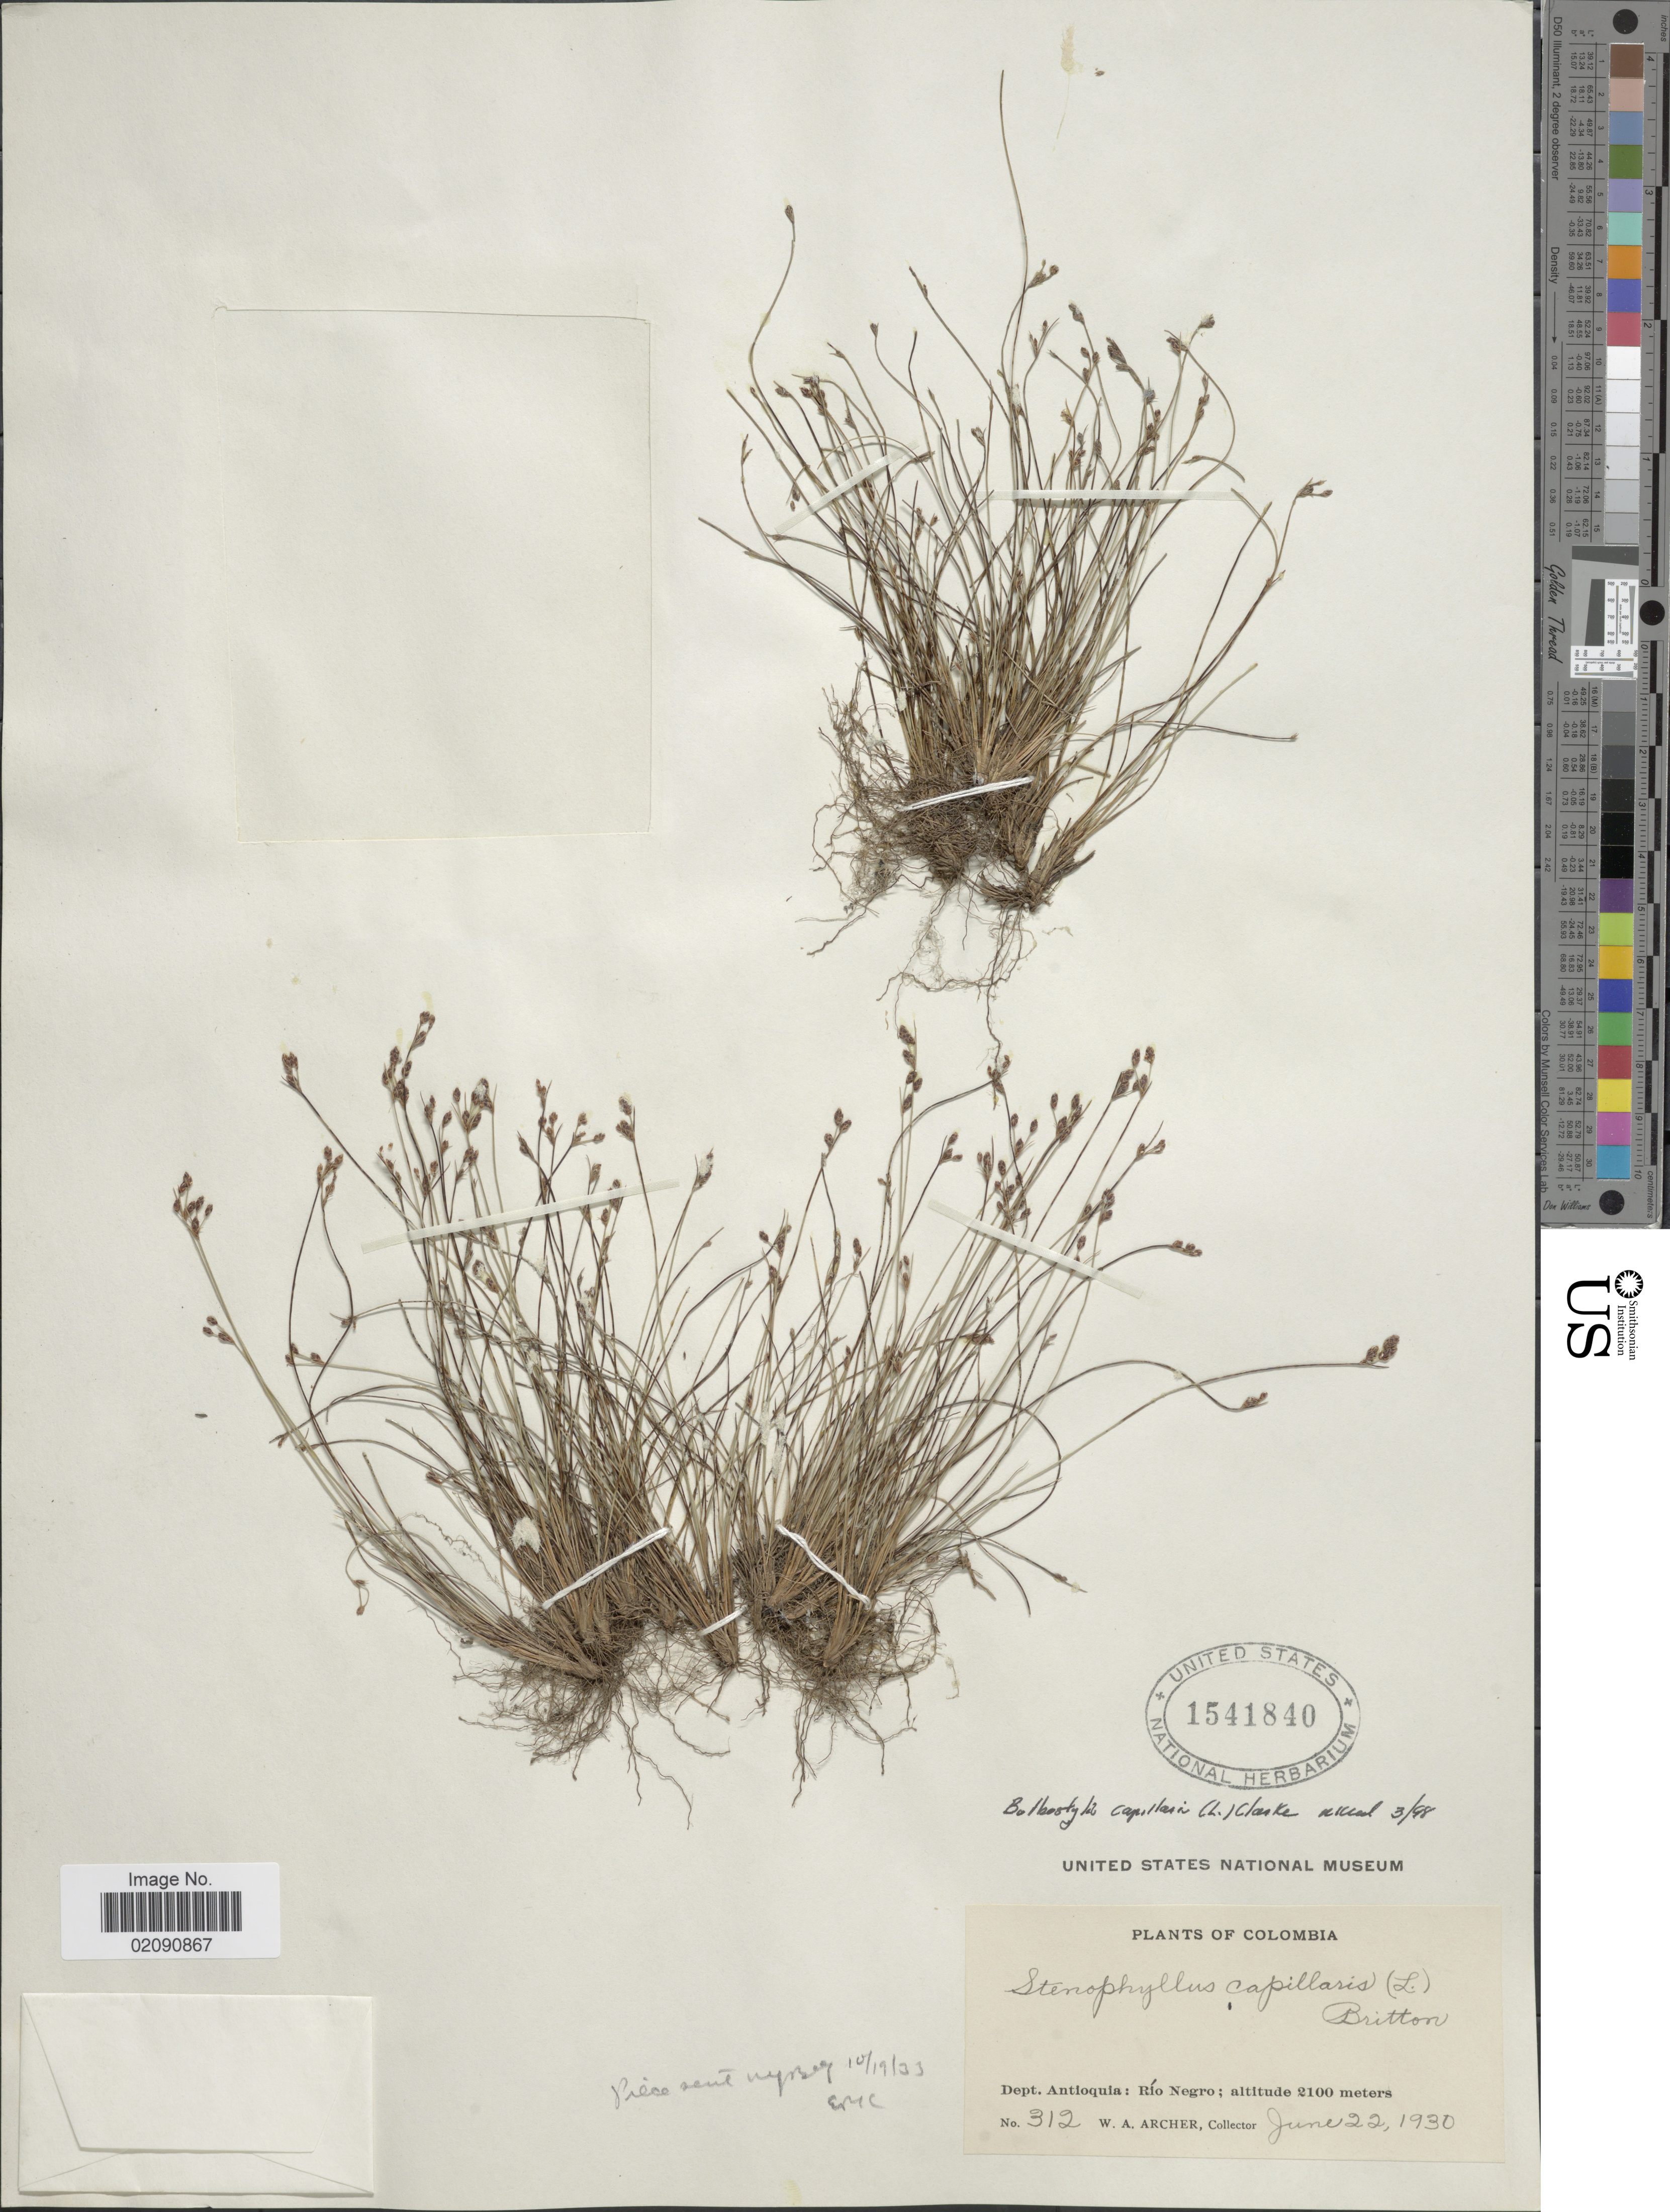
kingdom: Plantae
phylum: Tracheophyta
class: Liliopsida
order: Poales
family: Cyperaceae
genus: Bulbostylis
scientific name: Bulbostylis capillaris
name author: (L.) Kunth ex C.B. Clarke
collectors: W. A. Archer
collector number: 312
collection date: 1930-06-22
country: Colombia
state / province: Antioquia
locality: Rio Negro.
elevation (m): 2100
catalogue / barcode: US 1541840